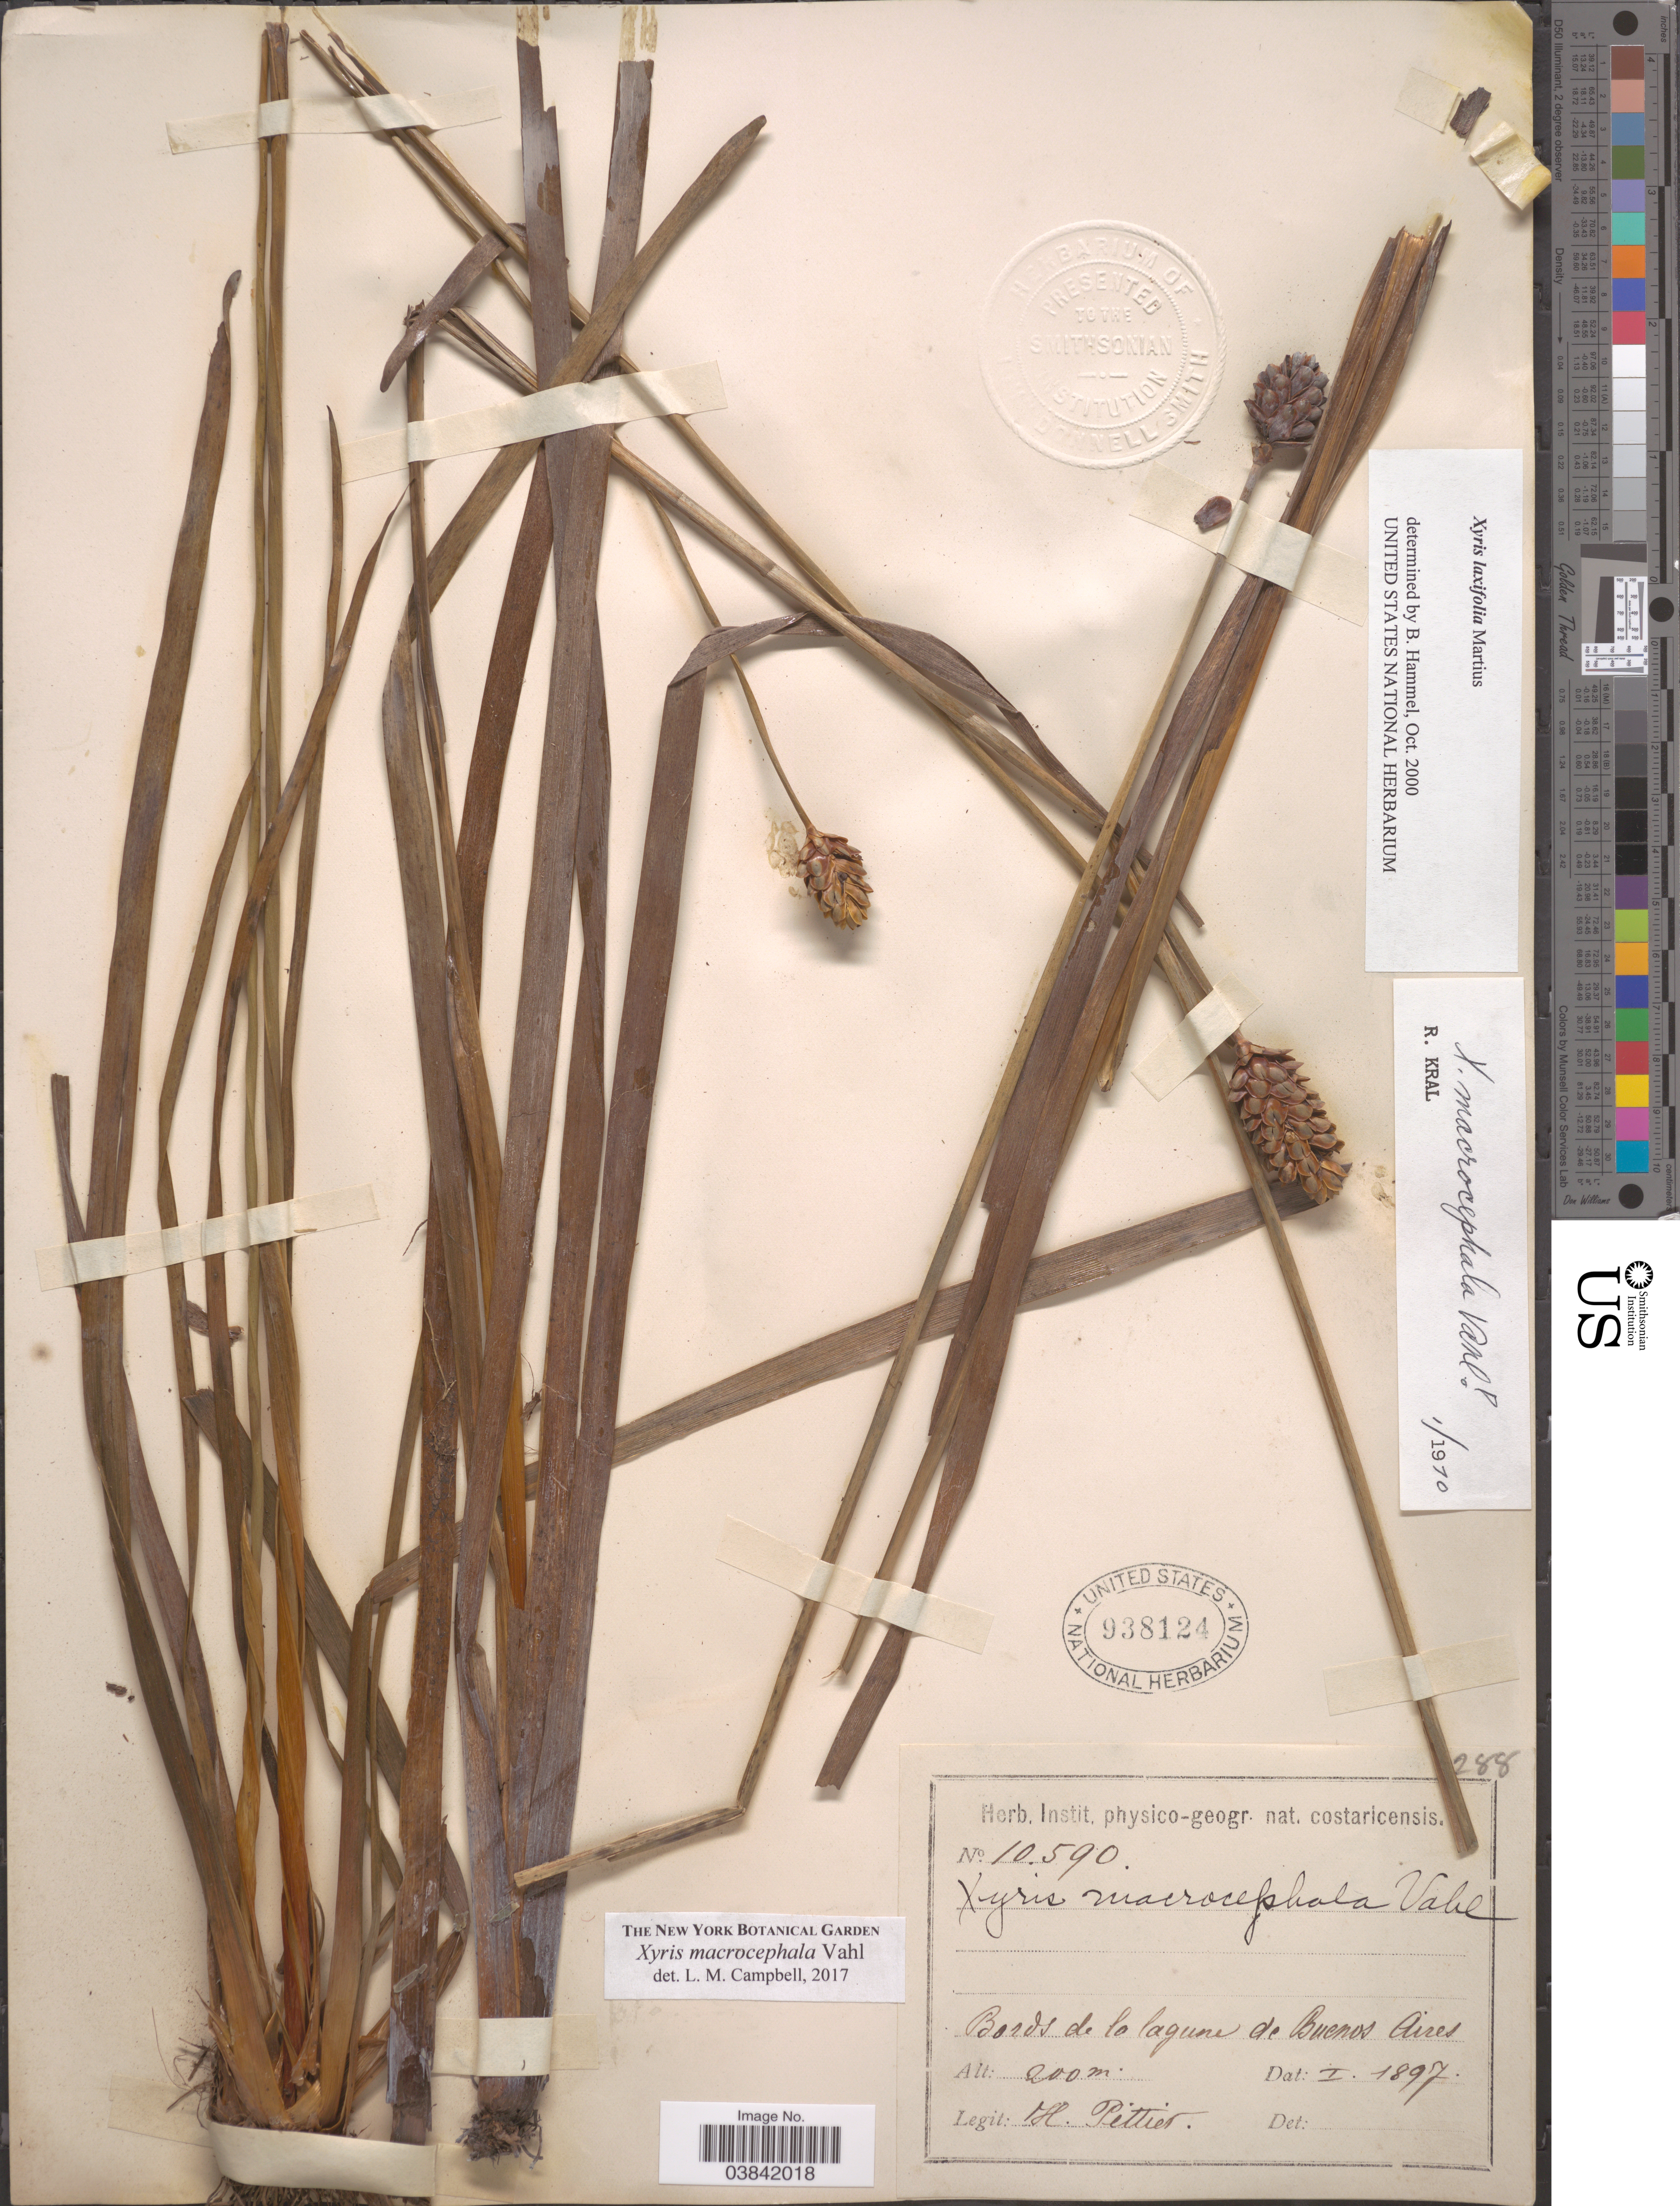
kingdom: Plantae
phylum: Tracheophyta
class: Liliopsida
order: Poales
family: Xyridaceae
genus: Xyris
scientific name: Xyris macrocephala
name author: Vahl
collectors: H. F. Pittier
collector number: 10590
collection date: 1897-01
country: Costa Rica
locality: Bords de la lagune de Buenos Aires.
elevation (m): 200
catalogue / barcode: US 938124